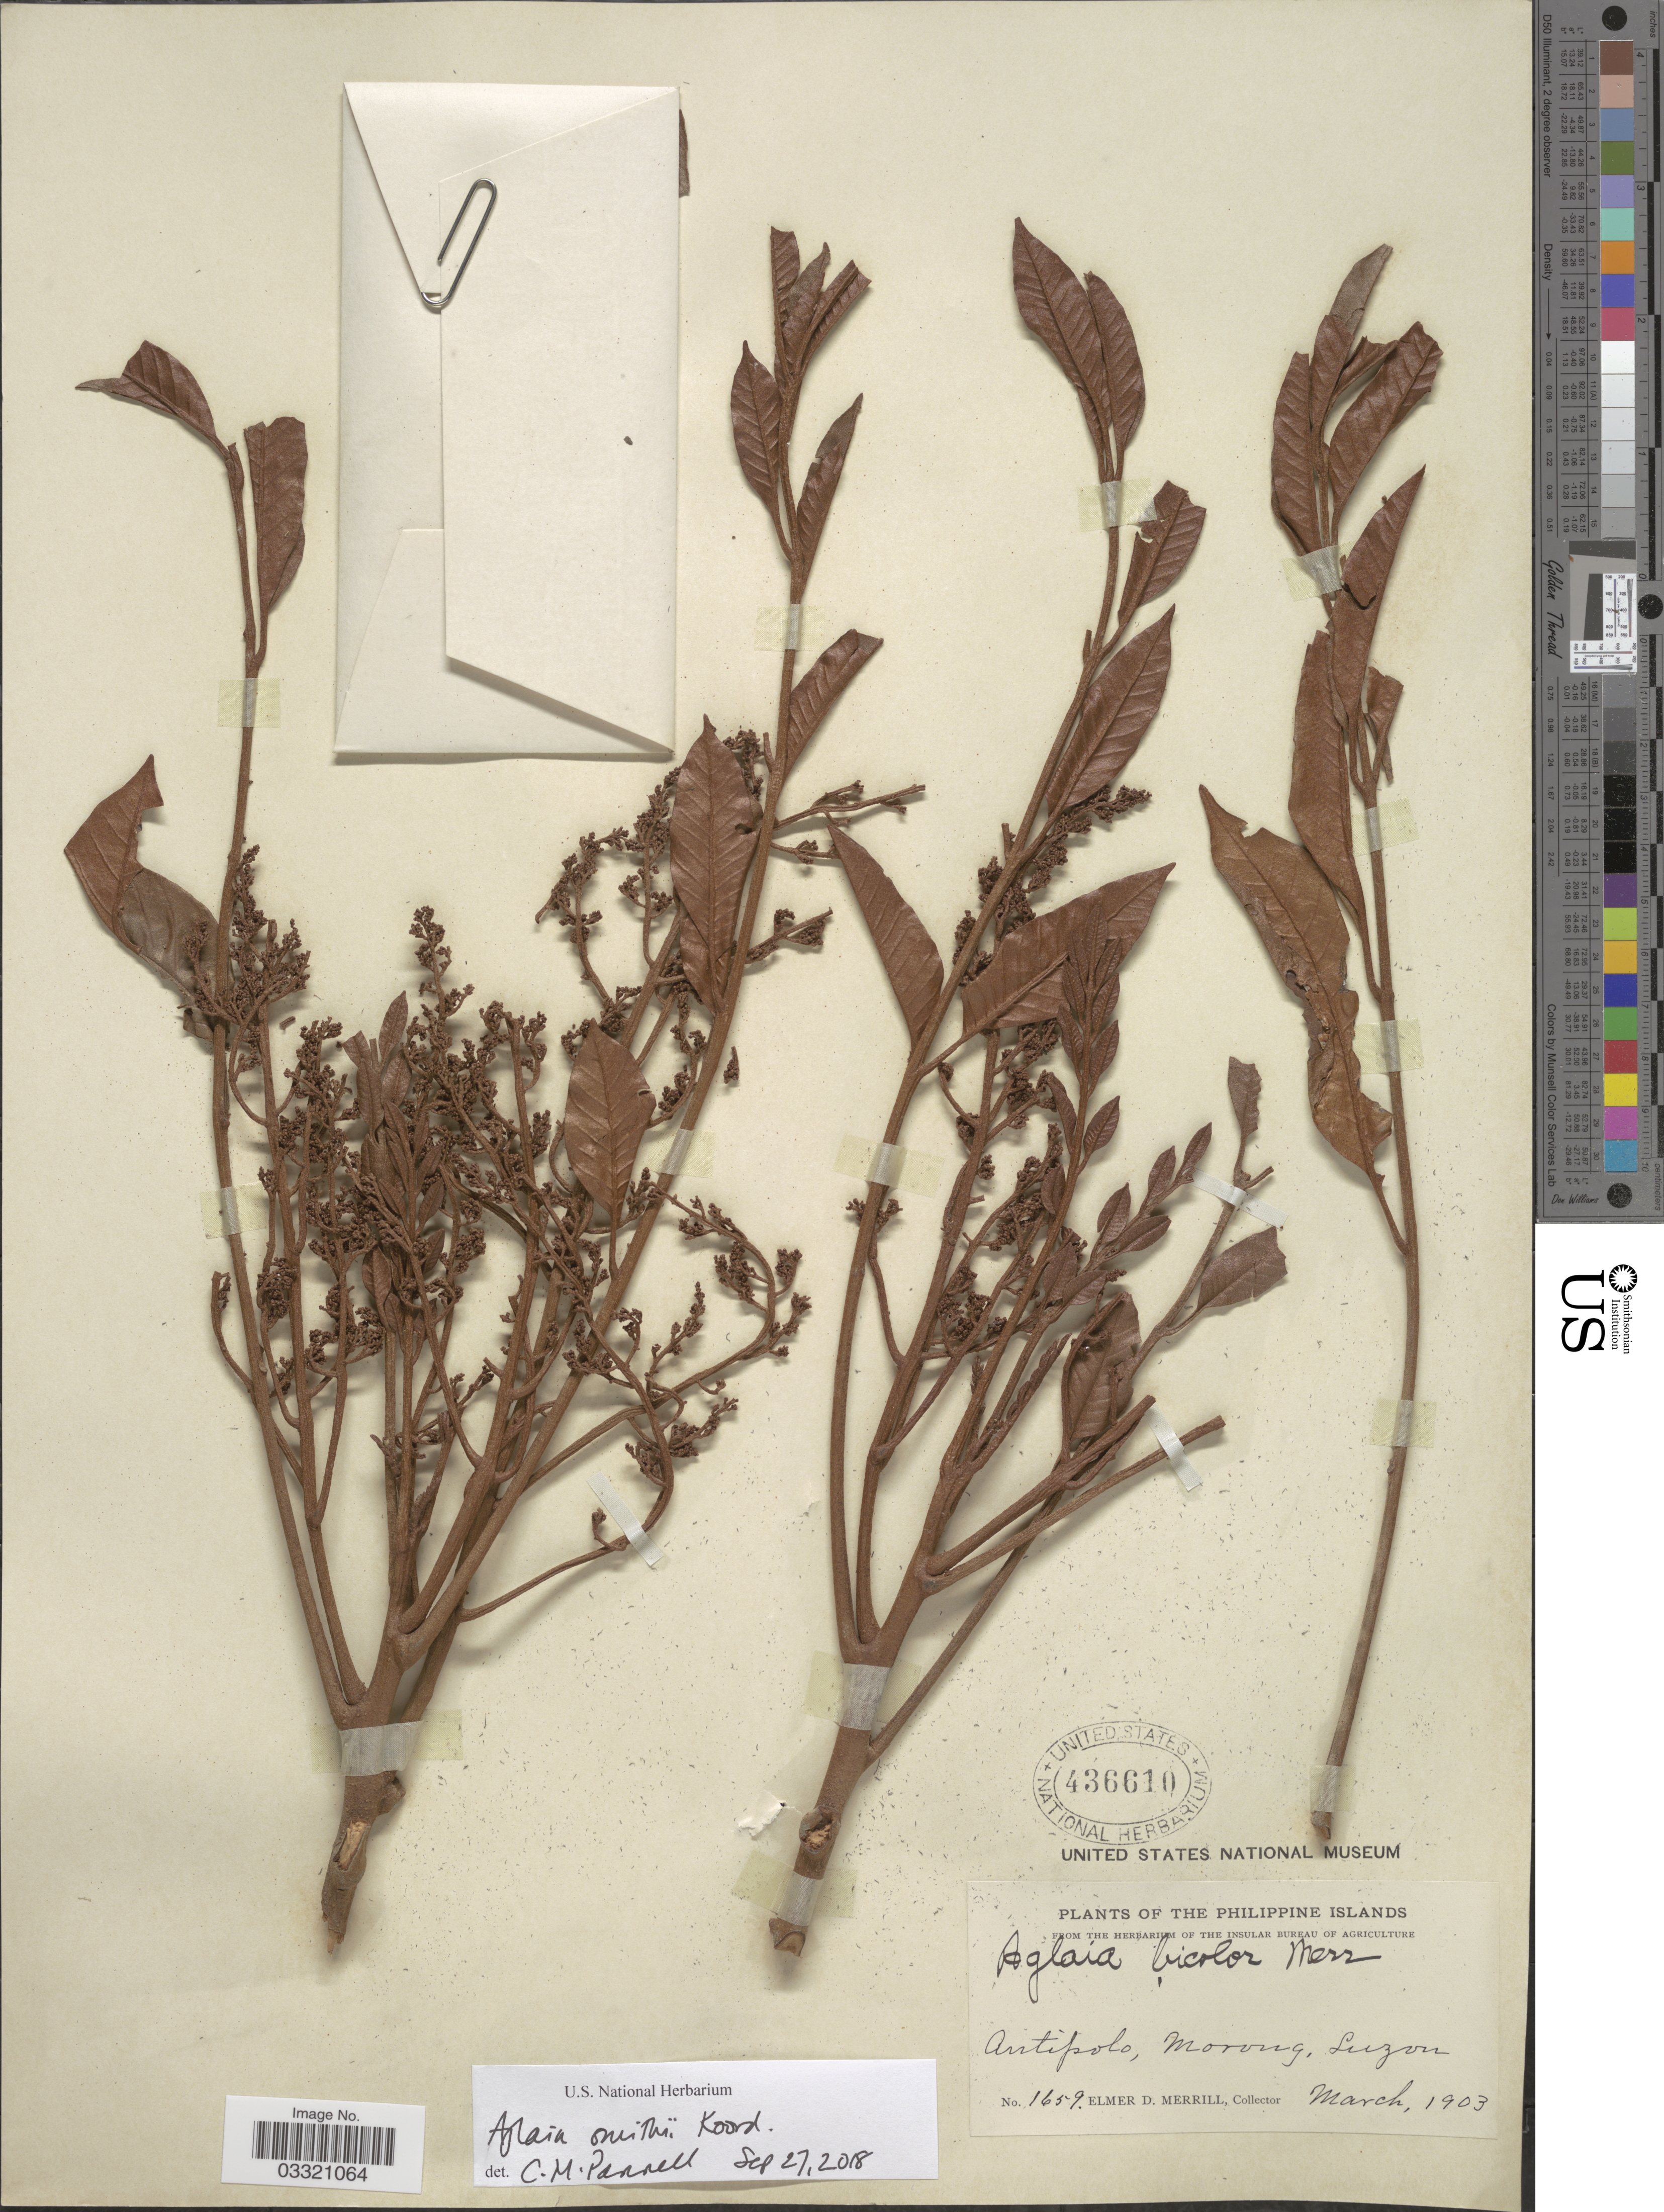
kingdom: Plantae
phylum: Tracheophyta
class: Magnoliopsida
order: Sapindales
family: Meliaceae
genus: Aglaia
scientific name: Aglaia smithii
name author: Koord.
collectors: E. D. Merrill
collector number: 1659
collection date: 1903-03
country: Philippines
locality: Antipolo, Morong, Luzon.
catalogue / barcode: US 436610